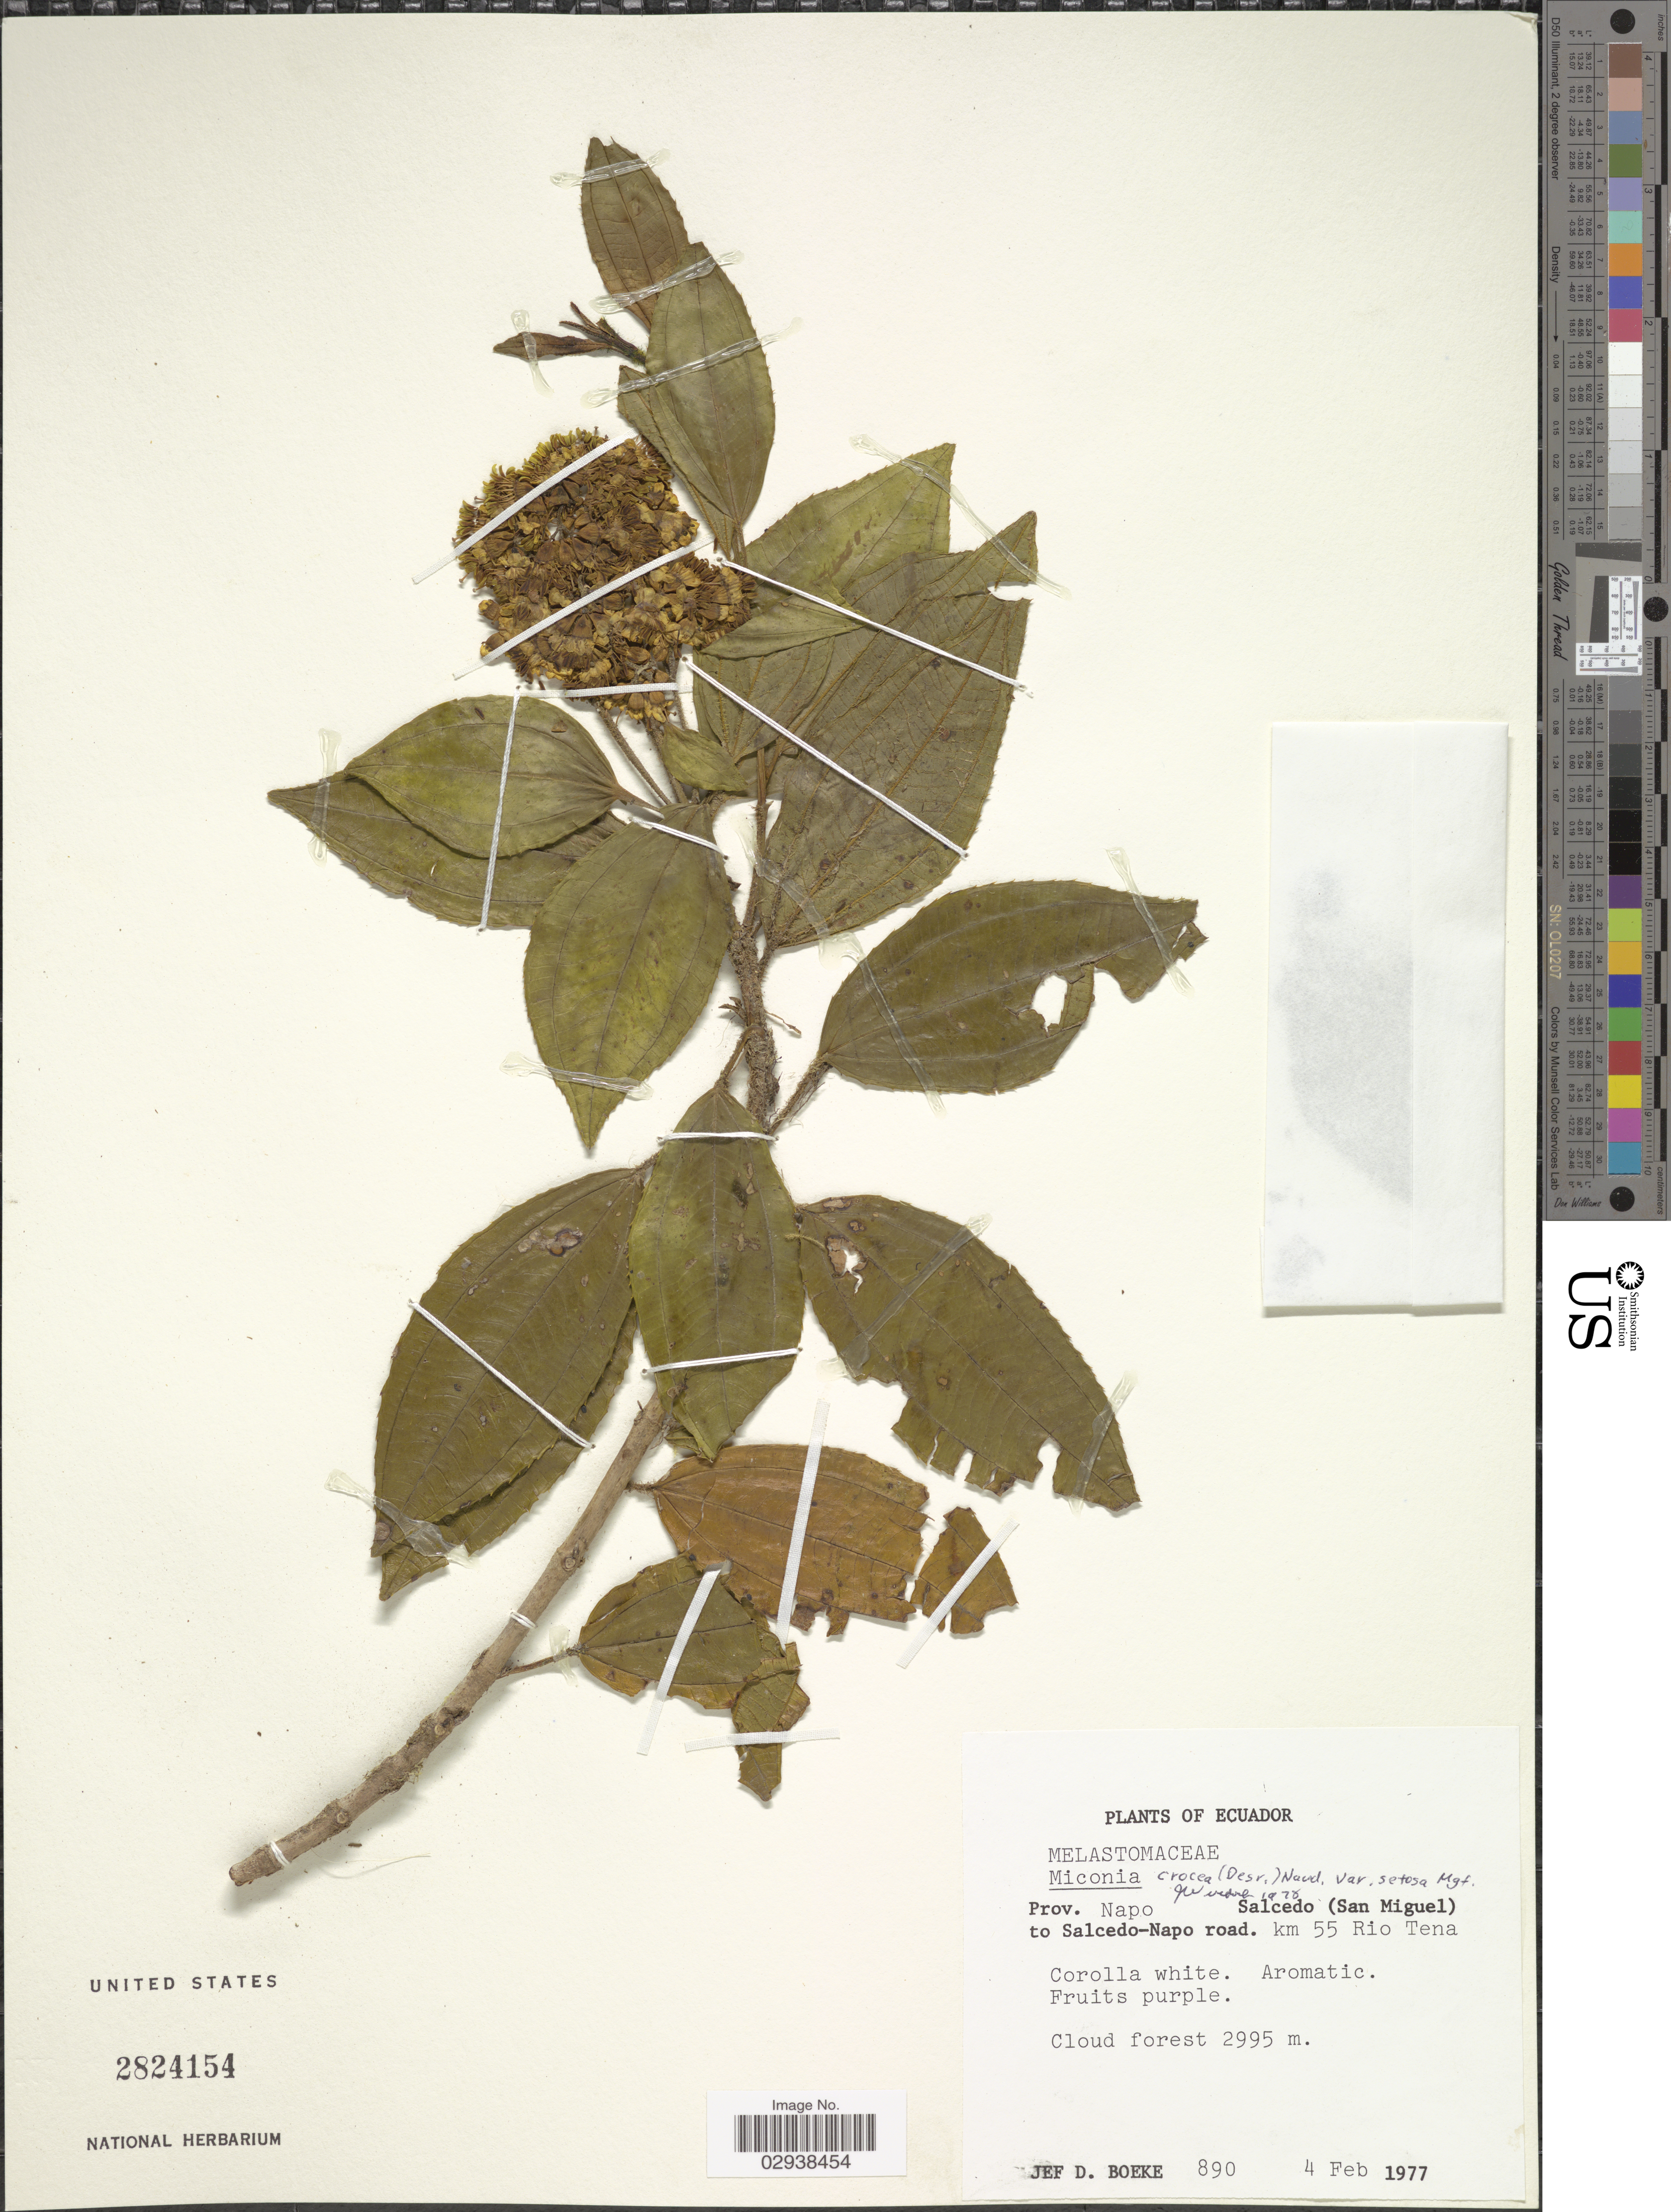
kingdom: Plantae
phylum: Tracheophyta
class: Magnoliopsida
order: Myrtales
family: Melastomataceae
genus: Miconia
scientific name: Miconia crocea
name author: (Desr.) Naudin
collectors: J. Boeke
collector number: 890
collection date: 1977-02-04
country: Ecuador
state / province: Napo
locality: Prov. Napo, Salcedo (San Miguel) to Salcedo-Napo road, km 55 Rio Tena.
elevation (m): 2995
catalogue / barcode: US 2824154